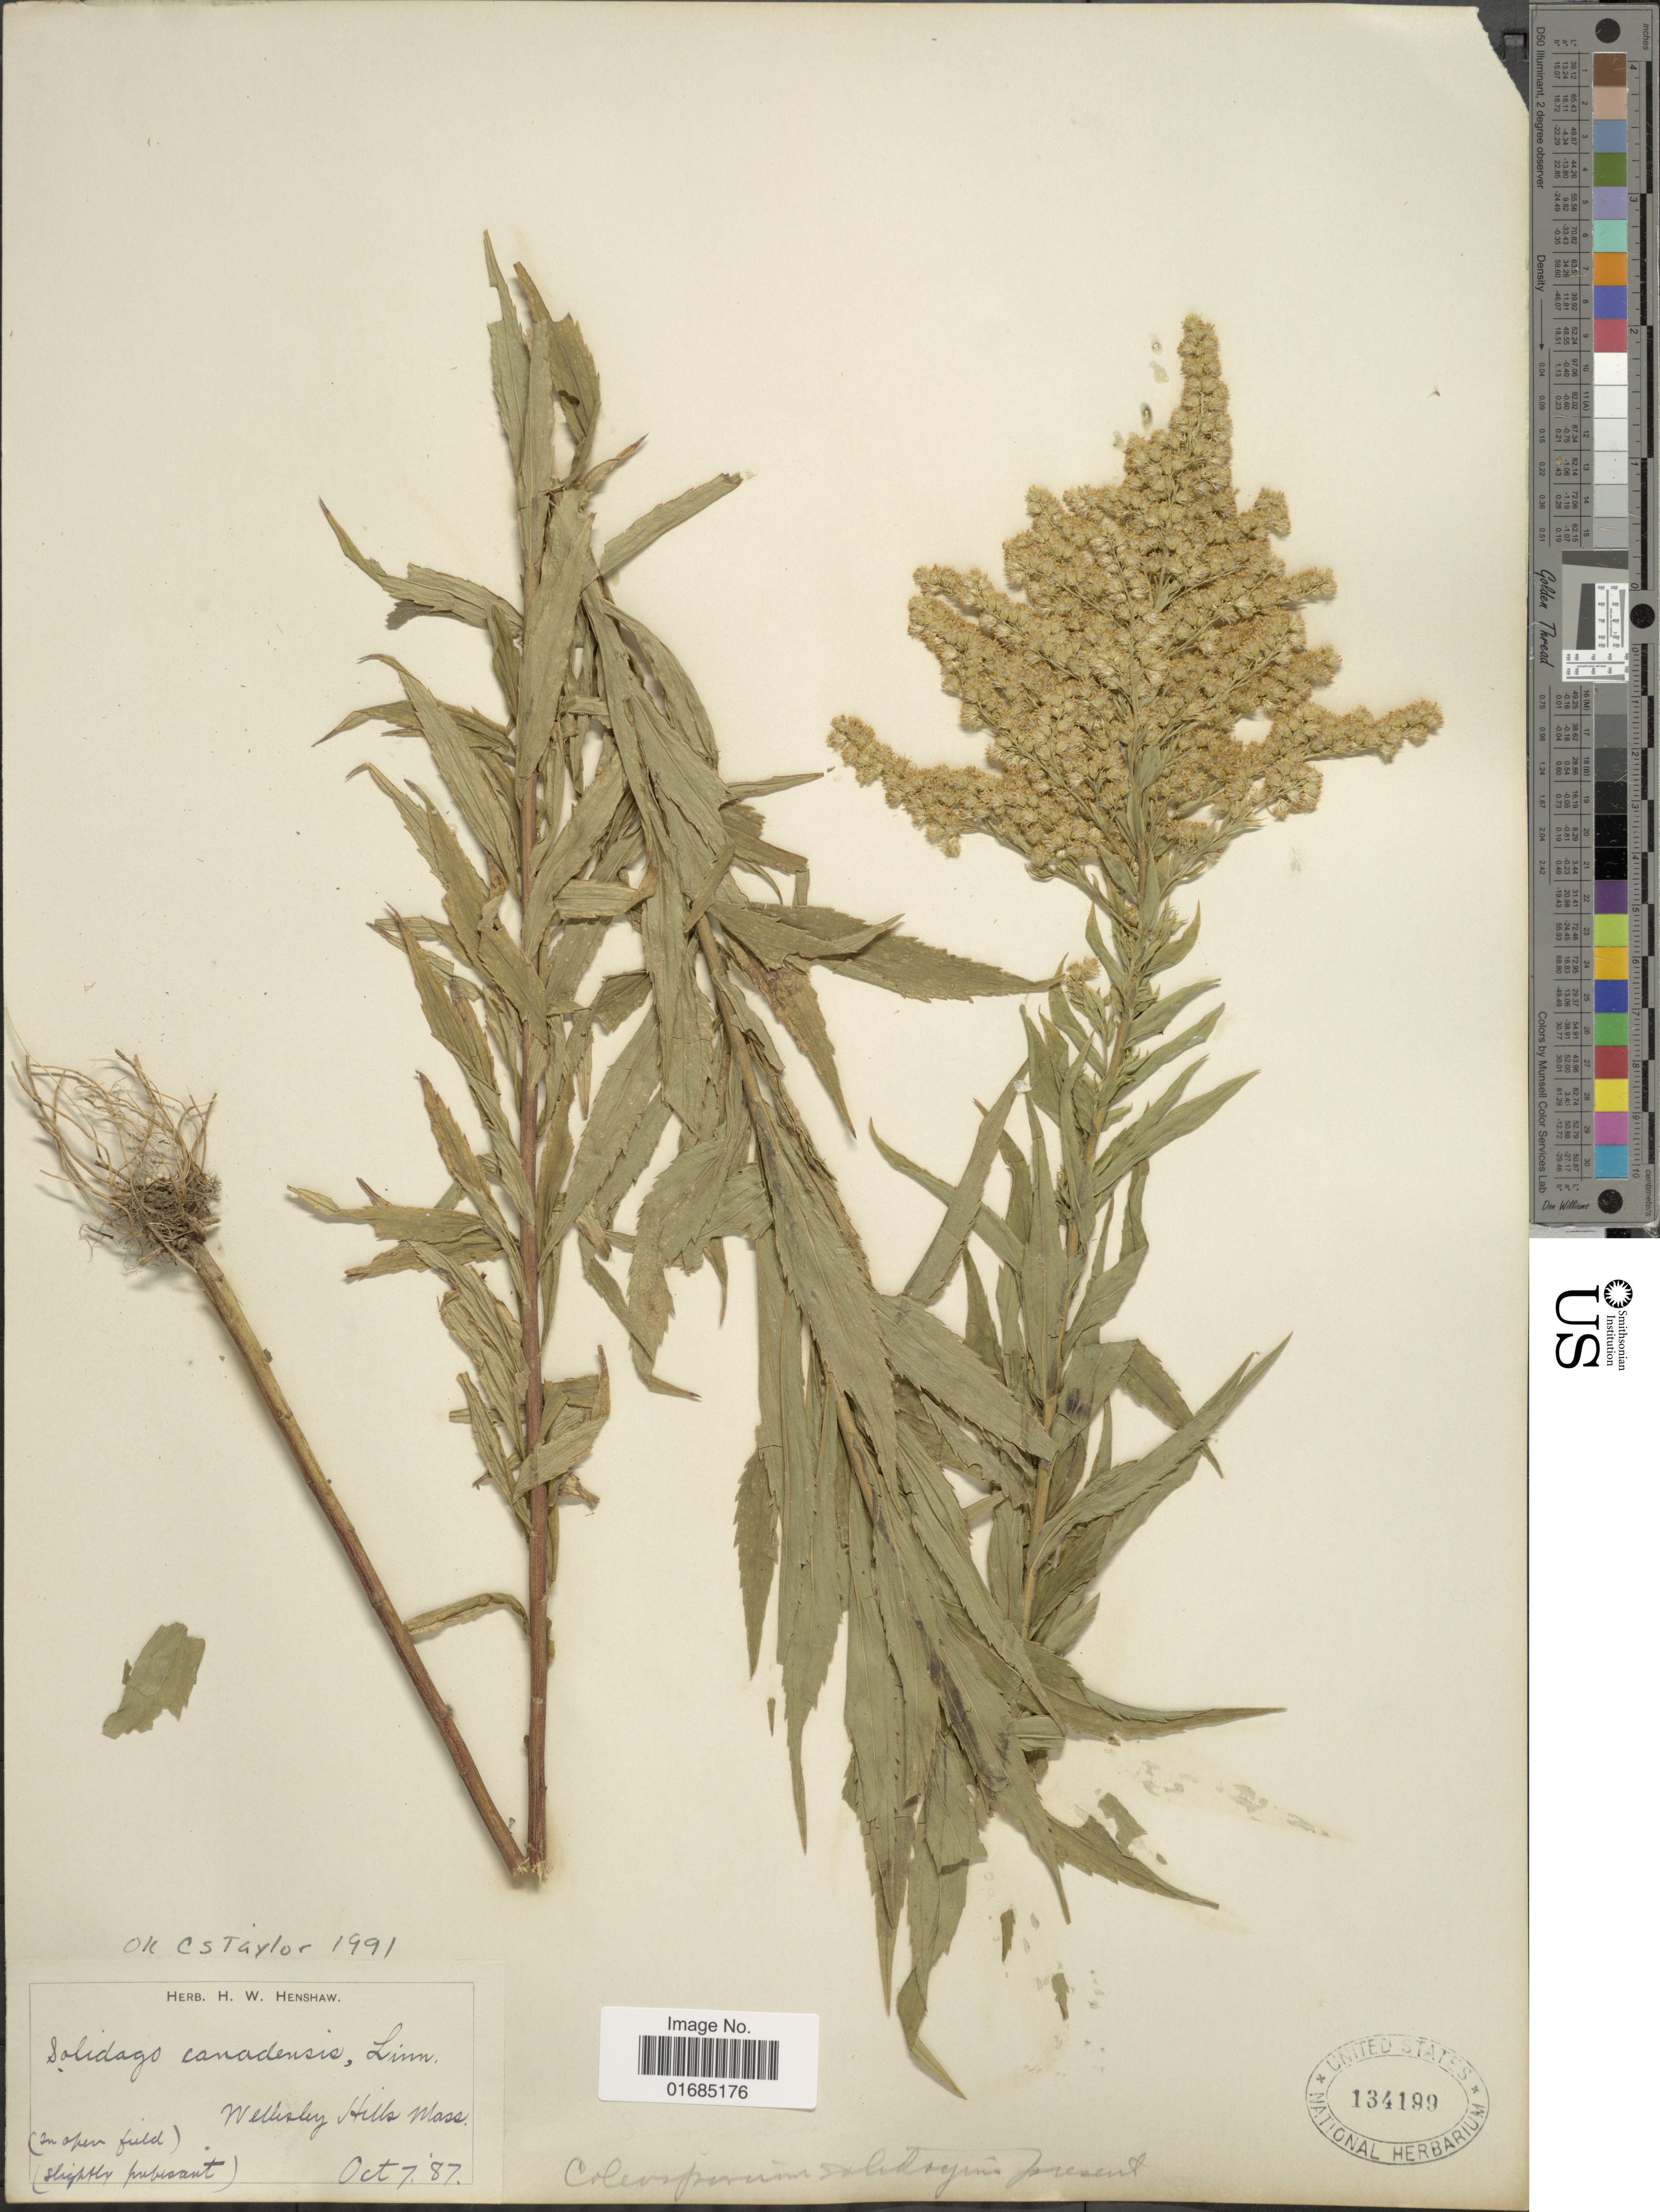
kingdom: Plantae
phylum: Tracheophyta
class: Magnoliopsida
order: Asterales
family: Asteraceae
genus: Solidago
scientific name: Solidago canadensis var. canadensis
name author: L.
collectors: ex herb. H. W. Henshaw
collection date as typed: Transcribed d/m/y: 7/10/87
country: United States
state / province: Massachusetts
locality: Welksley Hill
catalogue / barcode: US 134199